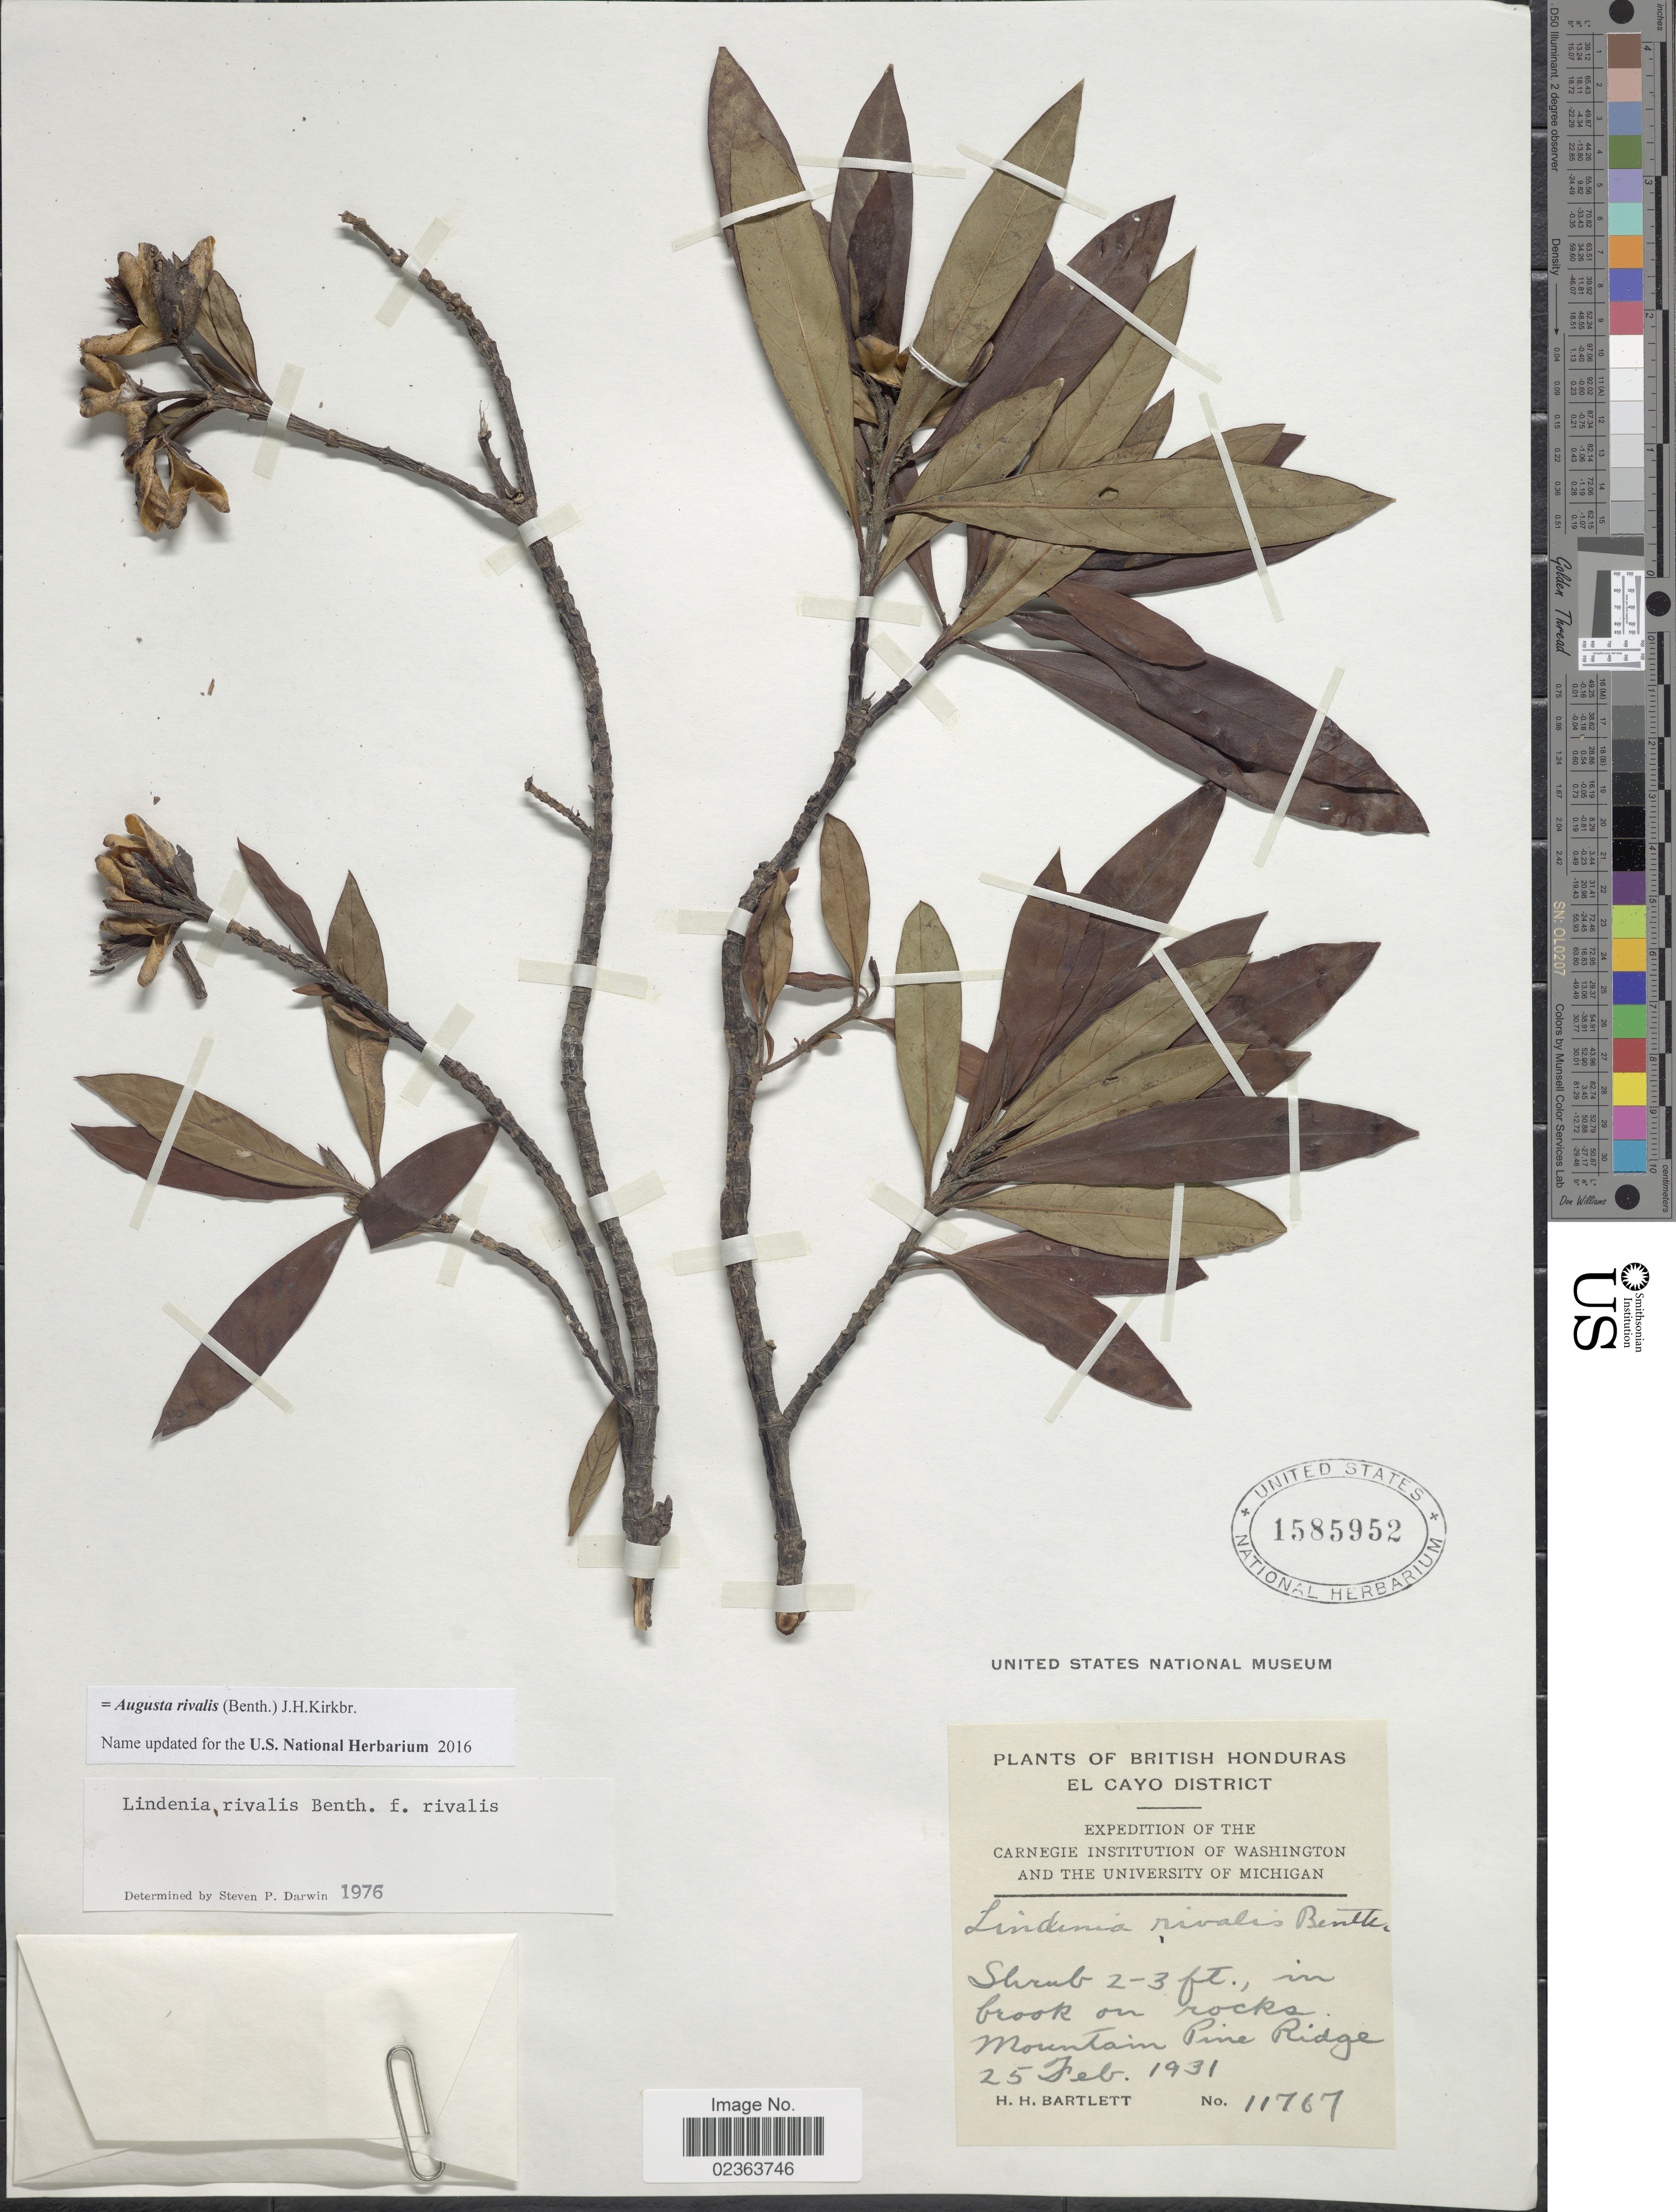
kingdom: Plantae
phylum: Tracheophyta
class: Magnoliopsida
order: Gentianales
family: Rubiaceae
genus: Augusta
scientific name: Augusta rivalis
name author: (Benth.) J.H. Kirkbr.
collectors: H. H. Bartlett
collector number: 11767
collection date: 1931-02-25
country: Belize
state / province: Cayo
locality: British Honduras, El Cayo District, Mountain Pine Ridge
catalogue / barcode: US 1585952